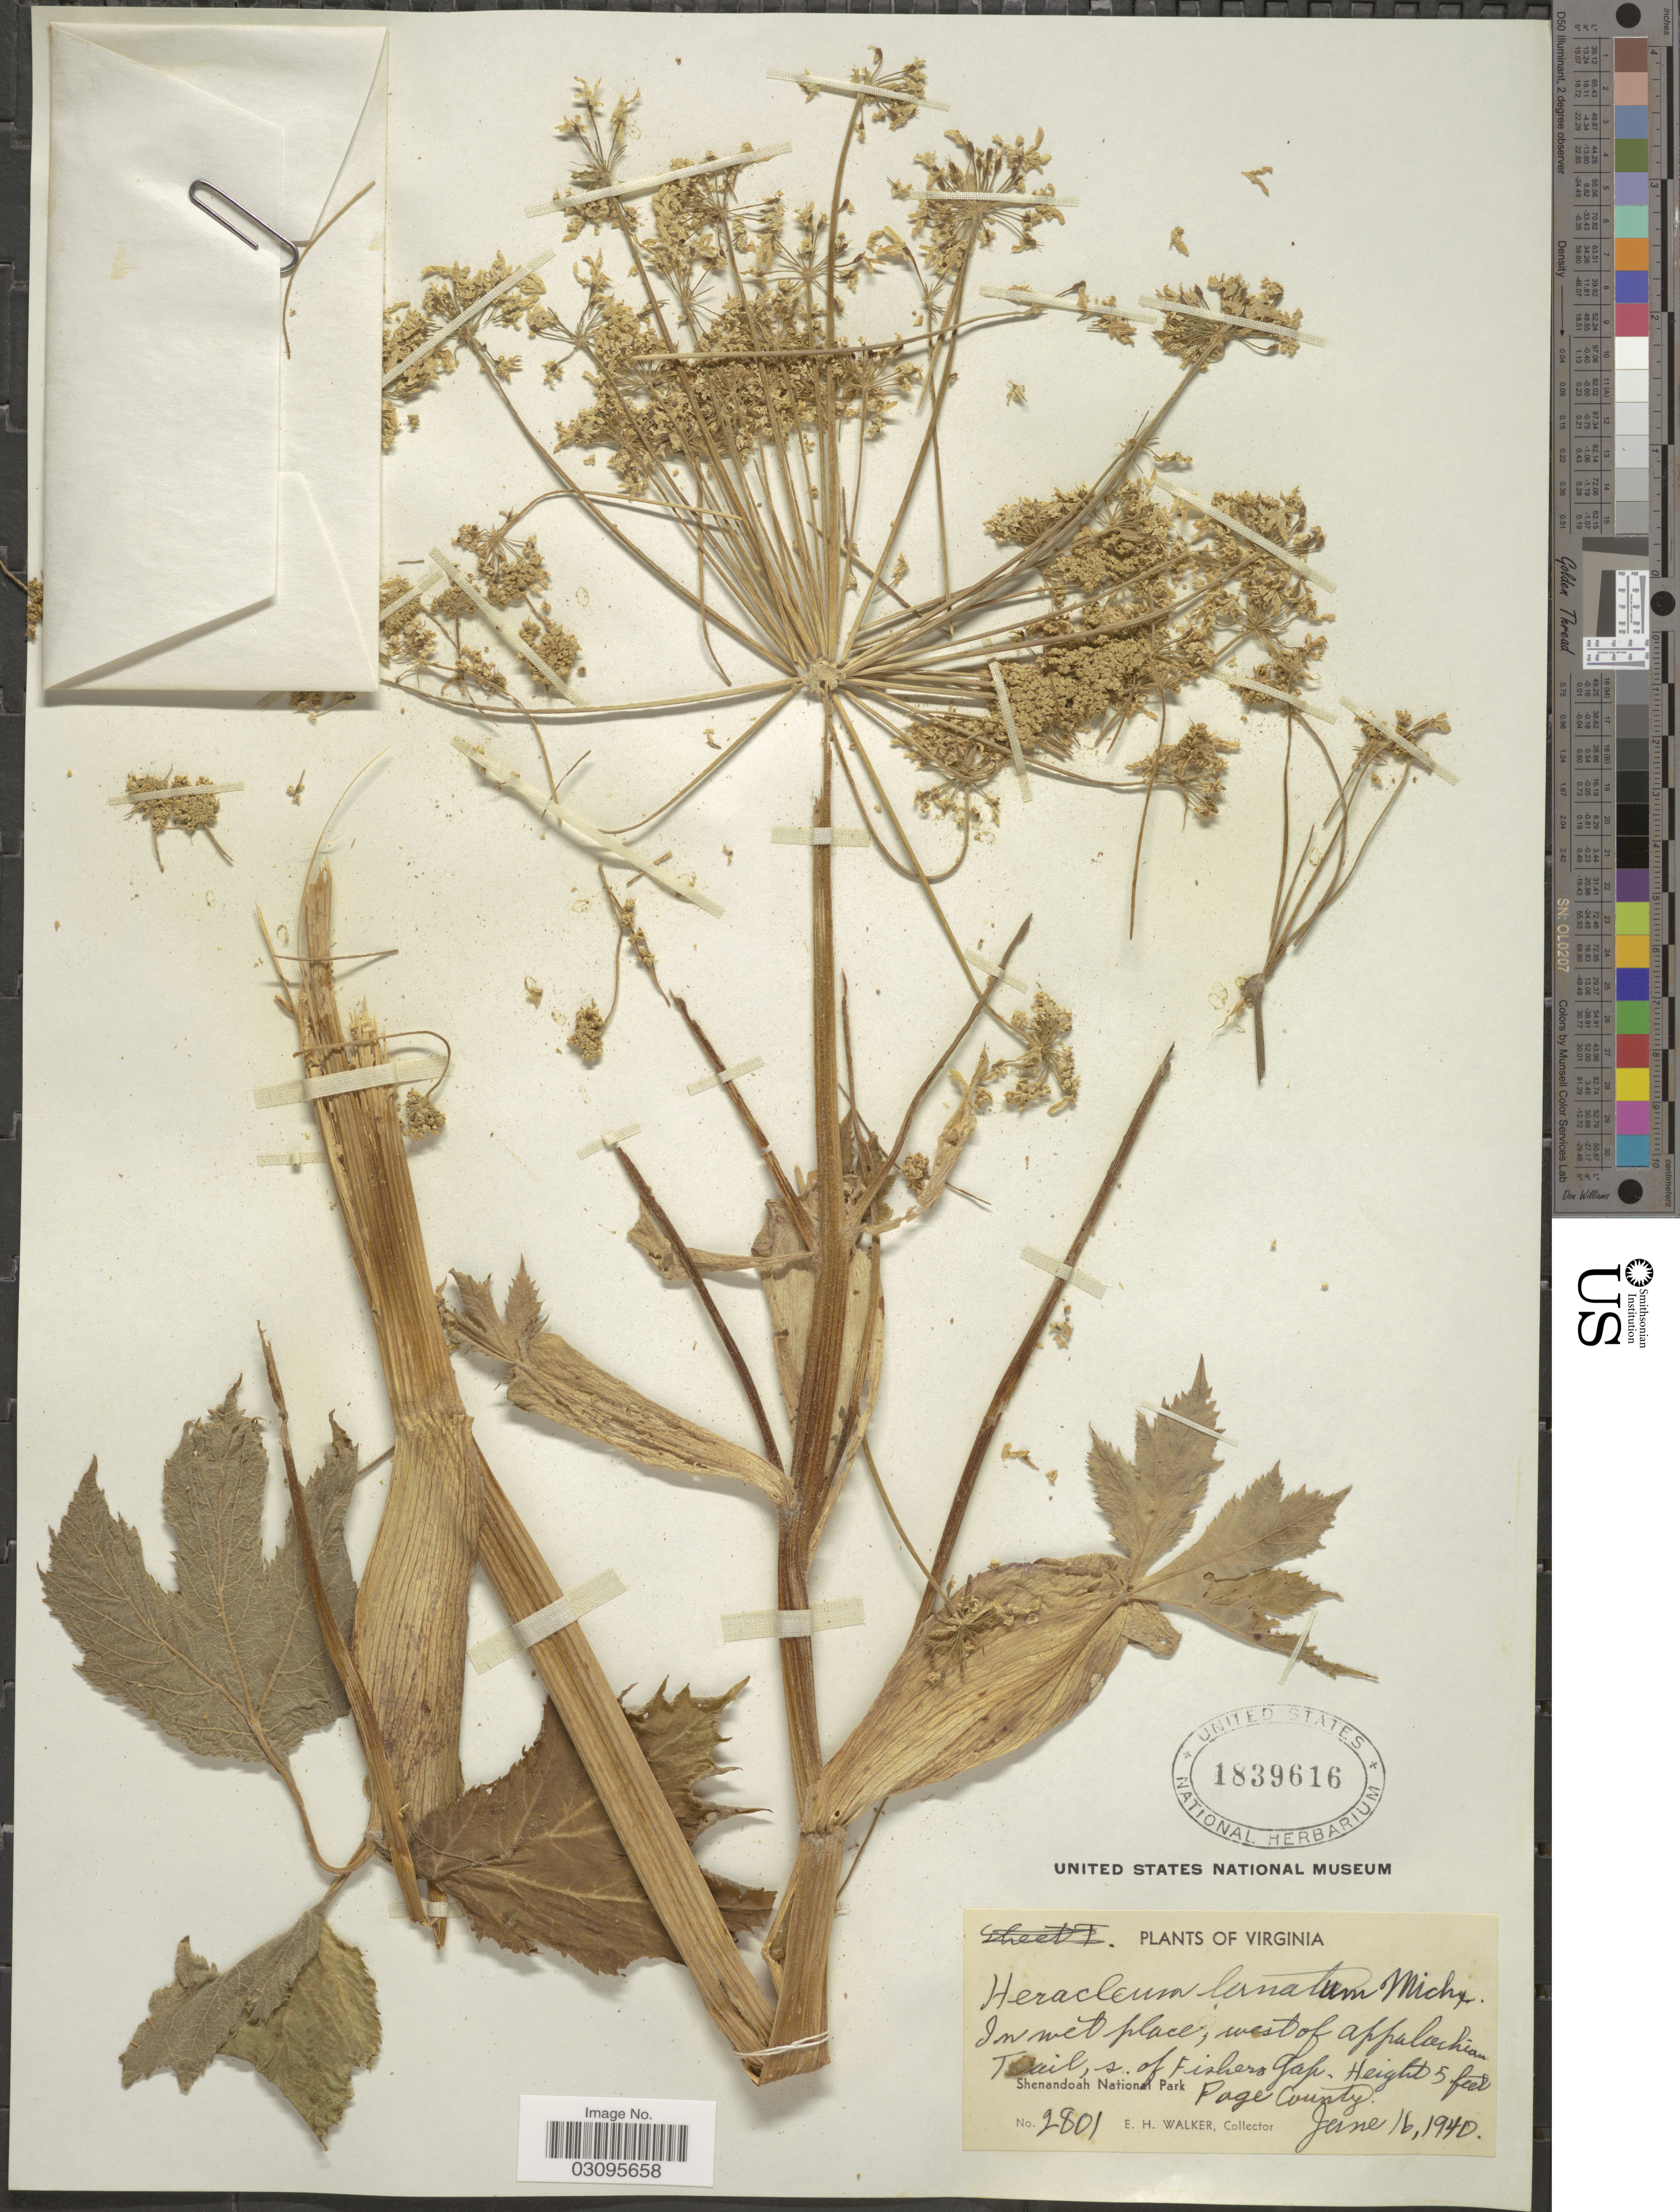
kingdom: Plantae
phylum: Tracheophyta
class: Magnoliopsida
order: Apiales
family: Apiaceae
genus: Heracleum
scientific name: Heracleum lanatum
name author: Michx.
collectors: E. H. Walker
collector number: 2801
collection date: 1940-06-16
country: United States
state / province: Virginia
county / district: Page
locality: In wet p;ace, west of appalachian Trail, s. of Fishers Gap, Shenandoah National Park, Page County.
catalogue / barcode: US 1839616